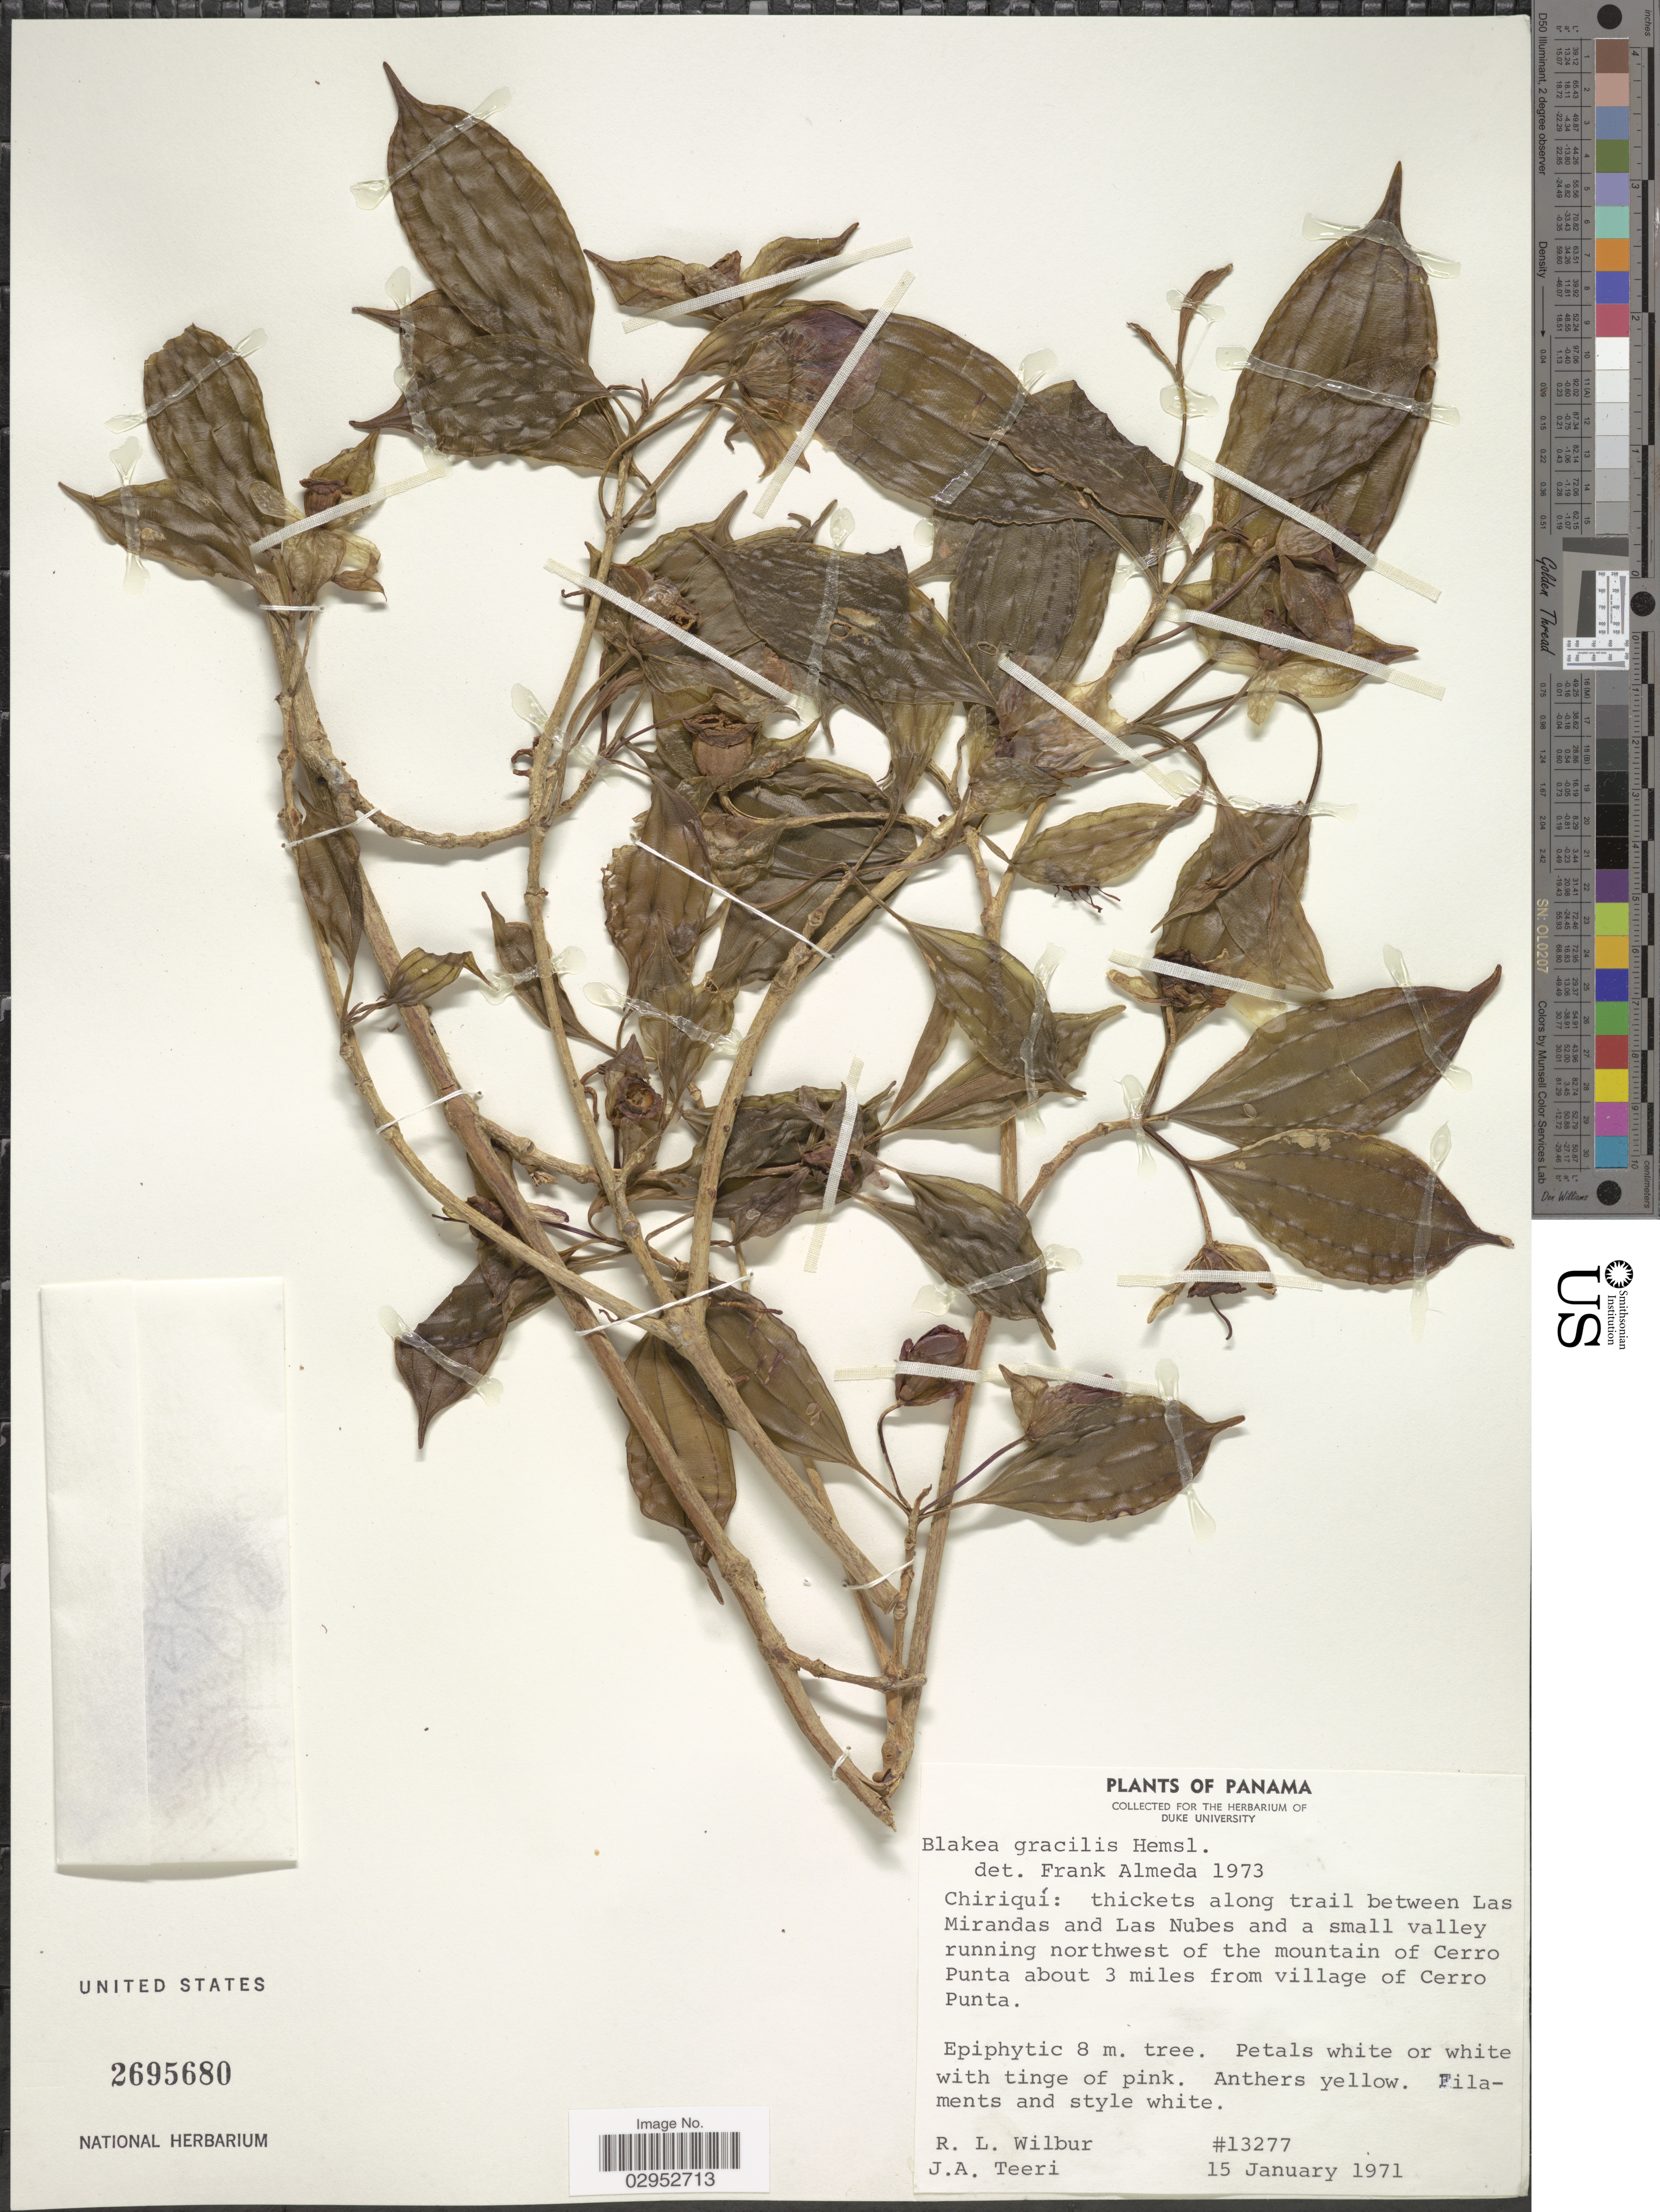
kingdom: Plantae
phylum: Tracheophyta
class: Magnoliopsida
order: Myrtales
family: Melastomataceae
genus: Blakea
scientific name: Blakea gracilis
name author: Hemsl.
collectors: R. L. Wilbur & J. Teeri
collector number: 13277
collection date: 1971-01-15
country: Panama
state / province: Chiriqui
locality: Chiriquí: thickets along trail between Las Mirandas and Las Nubes and a small valley running northwest of the mountain of Cerro Punta about 3 miles from village of Cerro Punta.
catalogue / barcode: US 2695680